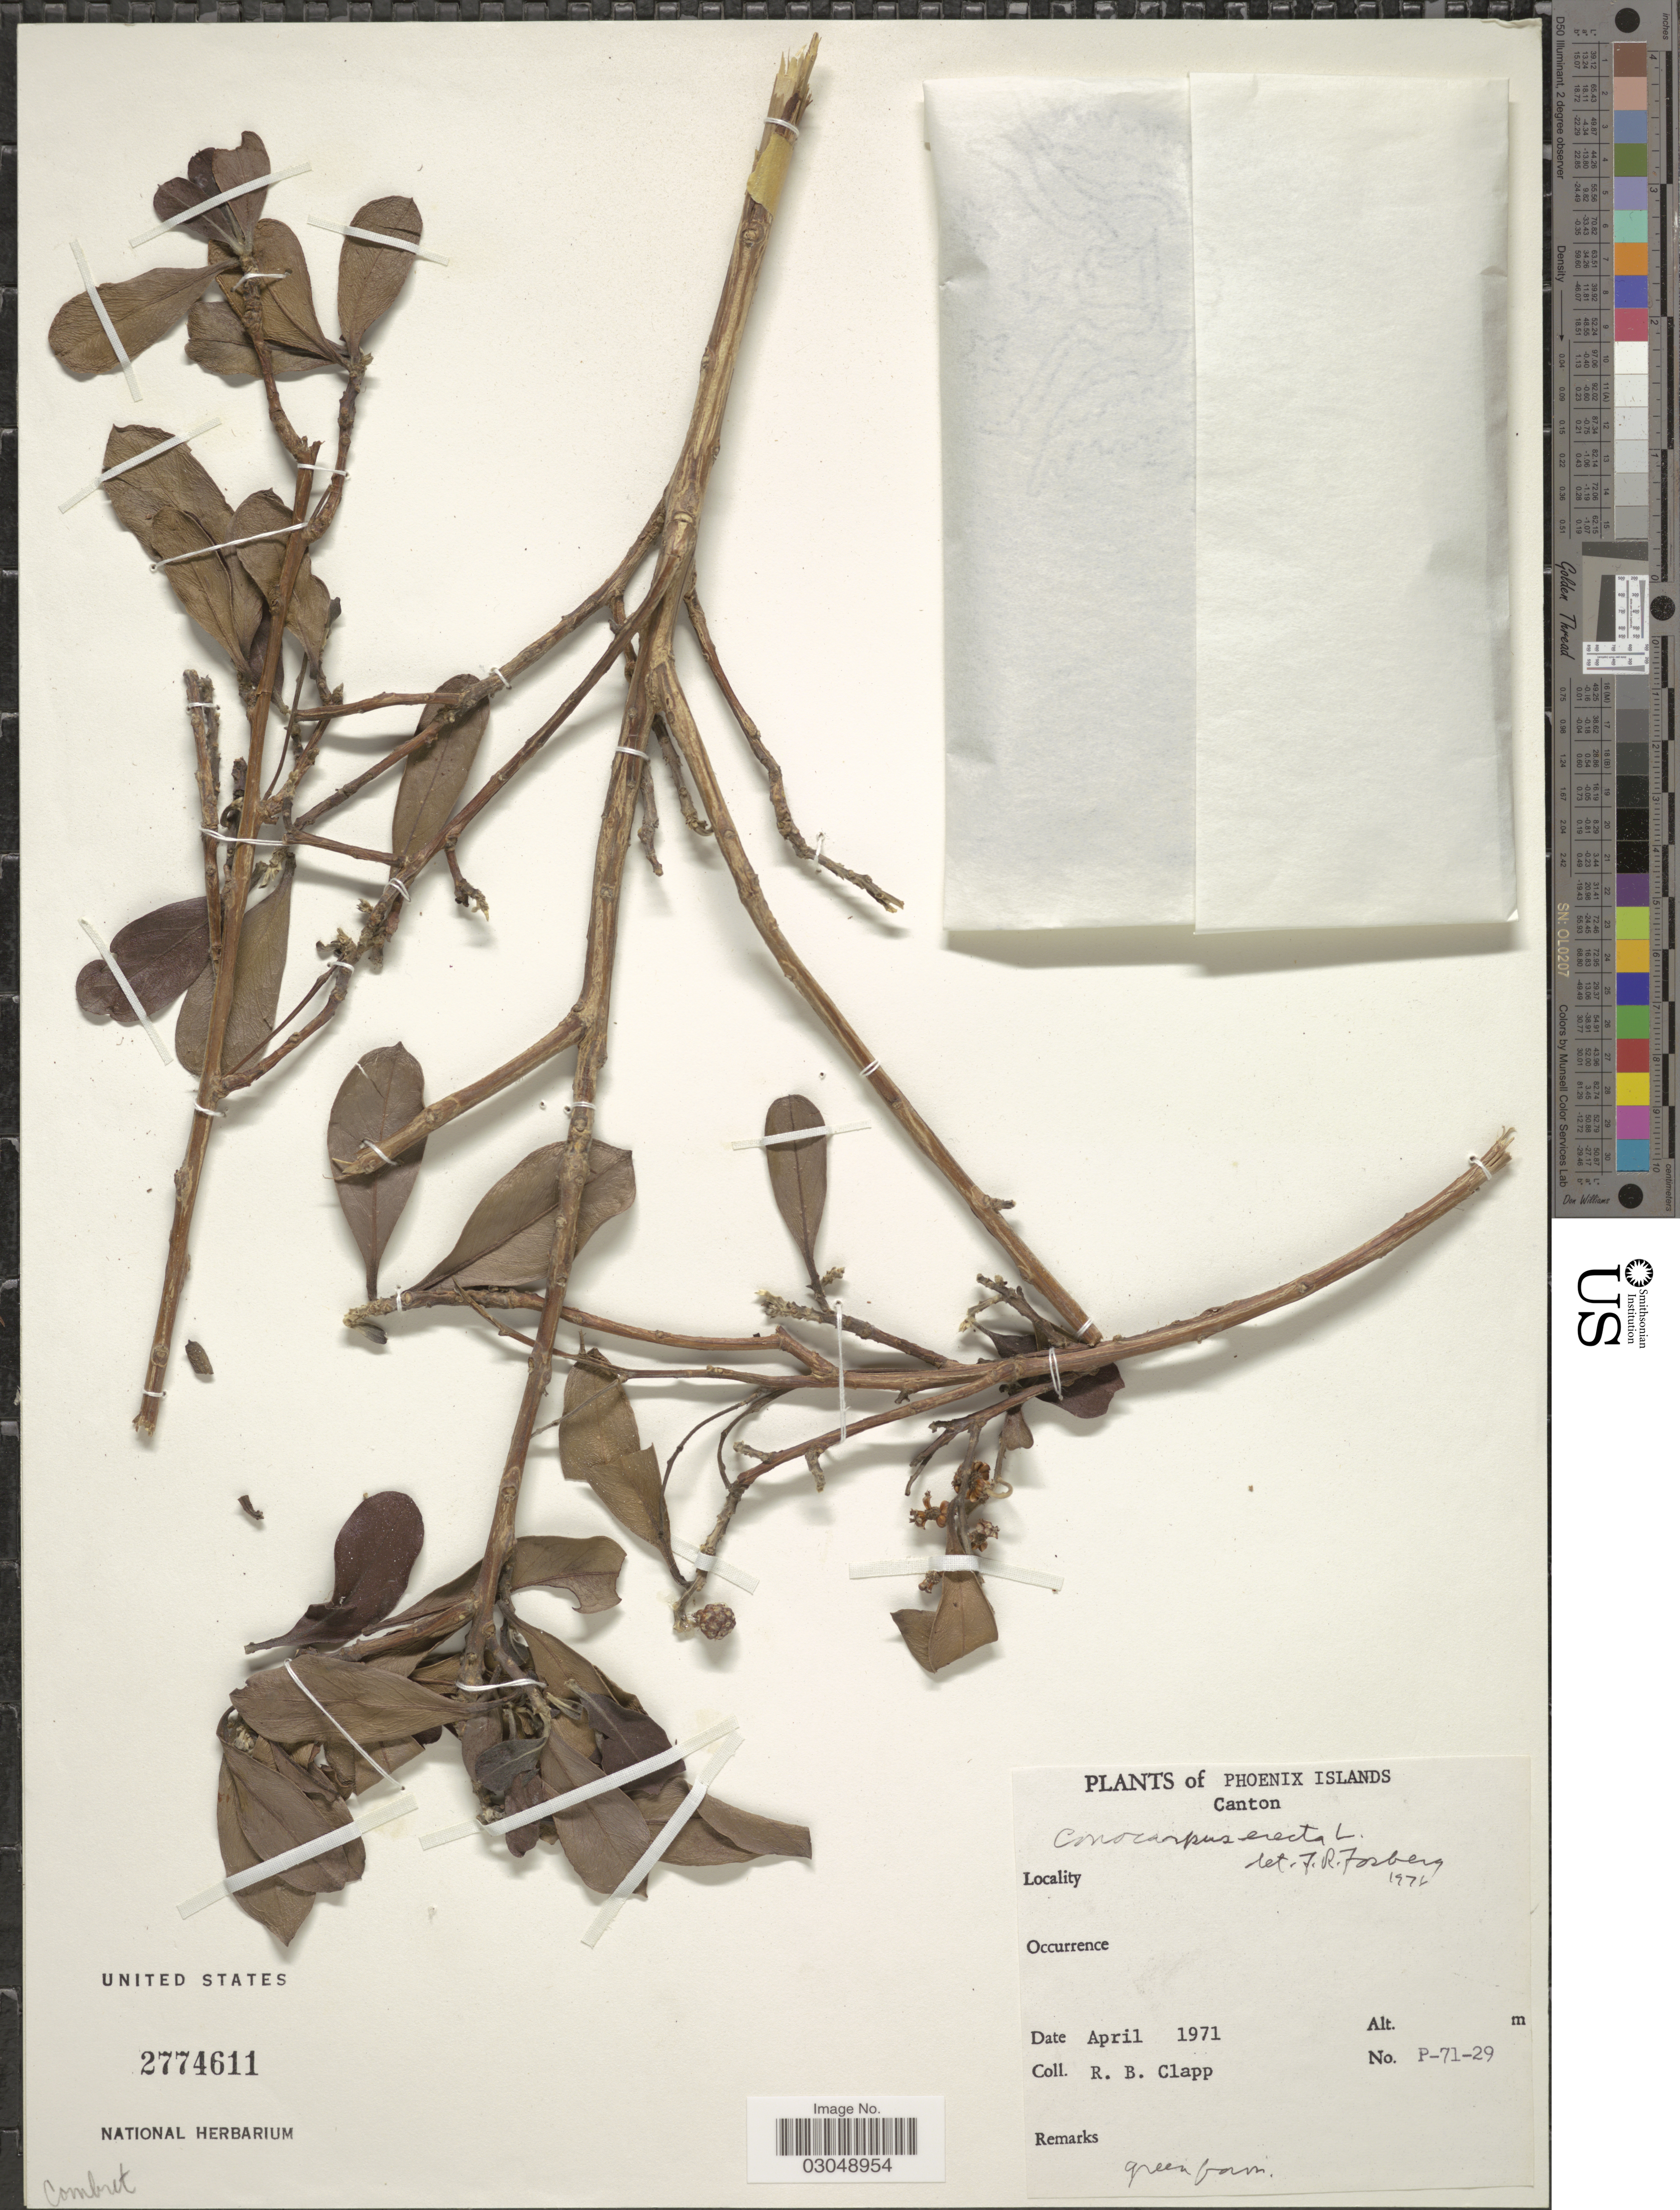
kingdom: Plantae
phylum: Tracheophyta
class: Magnoliopsida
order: Myrtales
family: Combretaceae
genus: Conocarpus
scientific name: Conocarpus erectus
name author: L.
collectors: R. B. Clapp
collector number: P-71-29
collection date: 1971-04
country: Kiribati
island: Kanton [Canton] Atoll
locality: Phoenix Islands. Canton.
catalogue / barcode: US 2774611